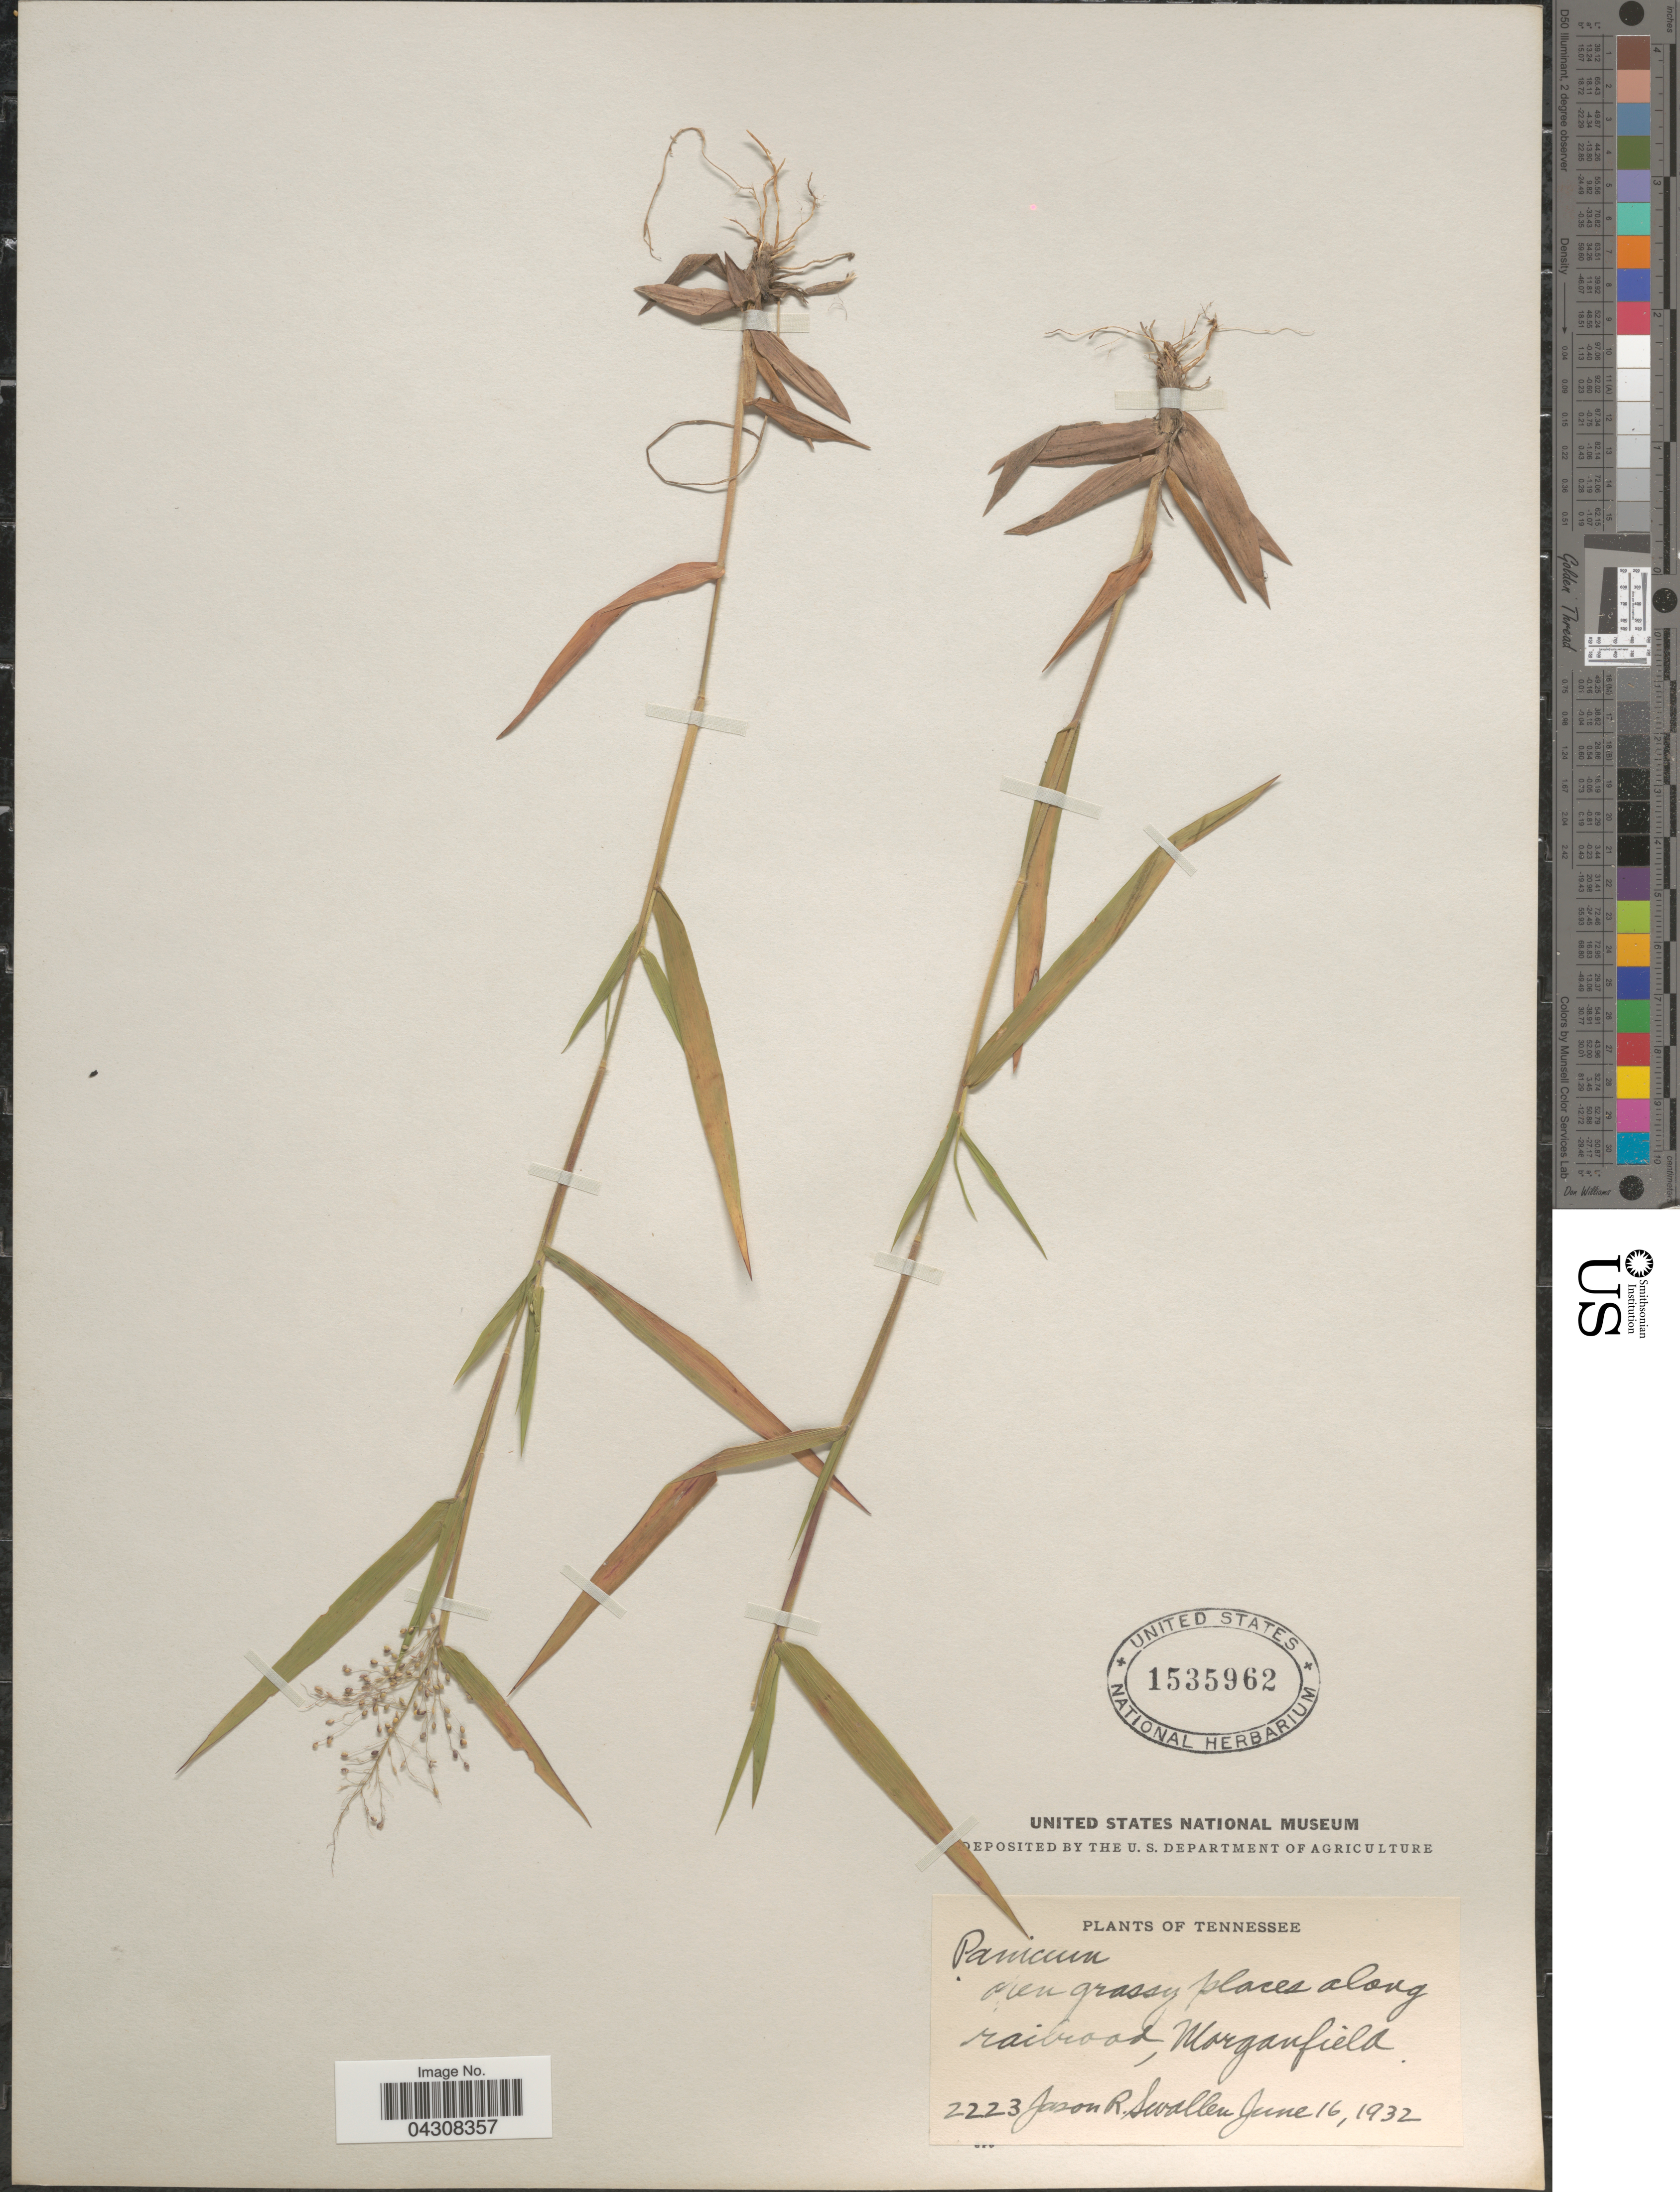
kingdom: Plantae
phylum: Tracheophyta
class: Liliopsida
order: Poales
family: Poaceae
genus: Dichanthelium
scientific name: Dichanthelium acuminatum var. acuminatum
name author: (Sw.) Gould & C.A. Clark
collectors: J. R. Swallen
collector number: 2223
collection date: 1932-06-16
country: United States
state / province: Tennessee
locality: Open grassy places along railroad, Morganfield.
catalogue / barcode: US 1535962